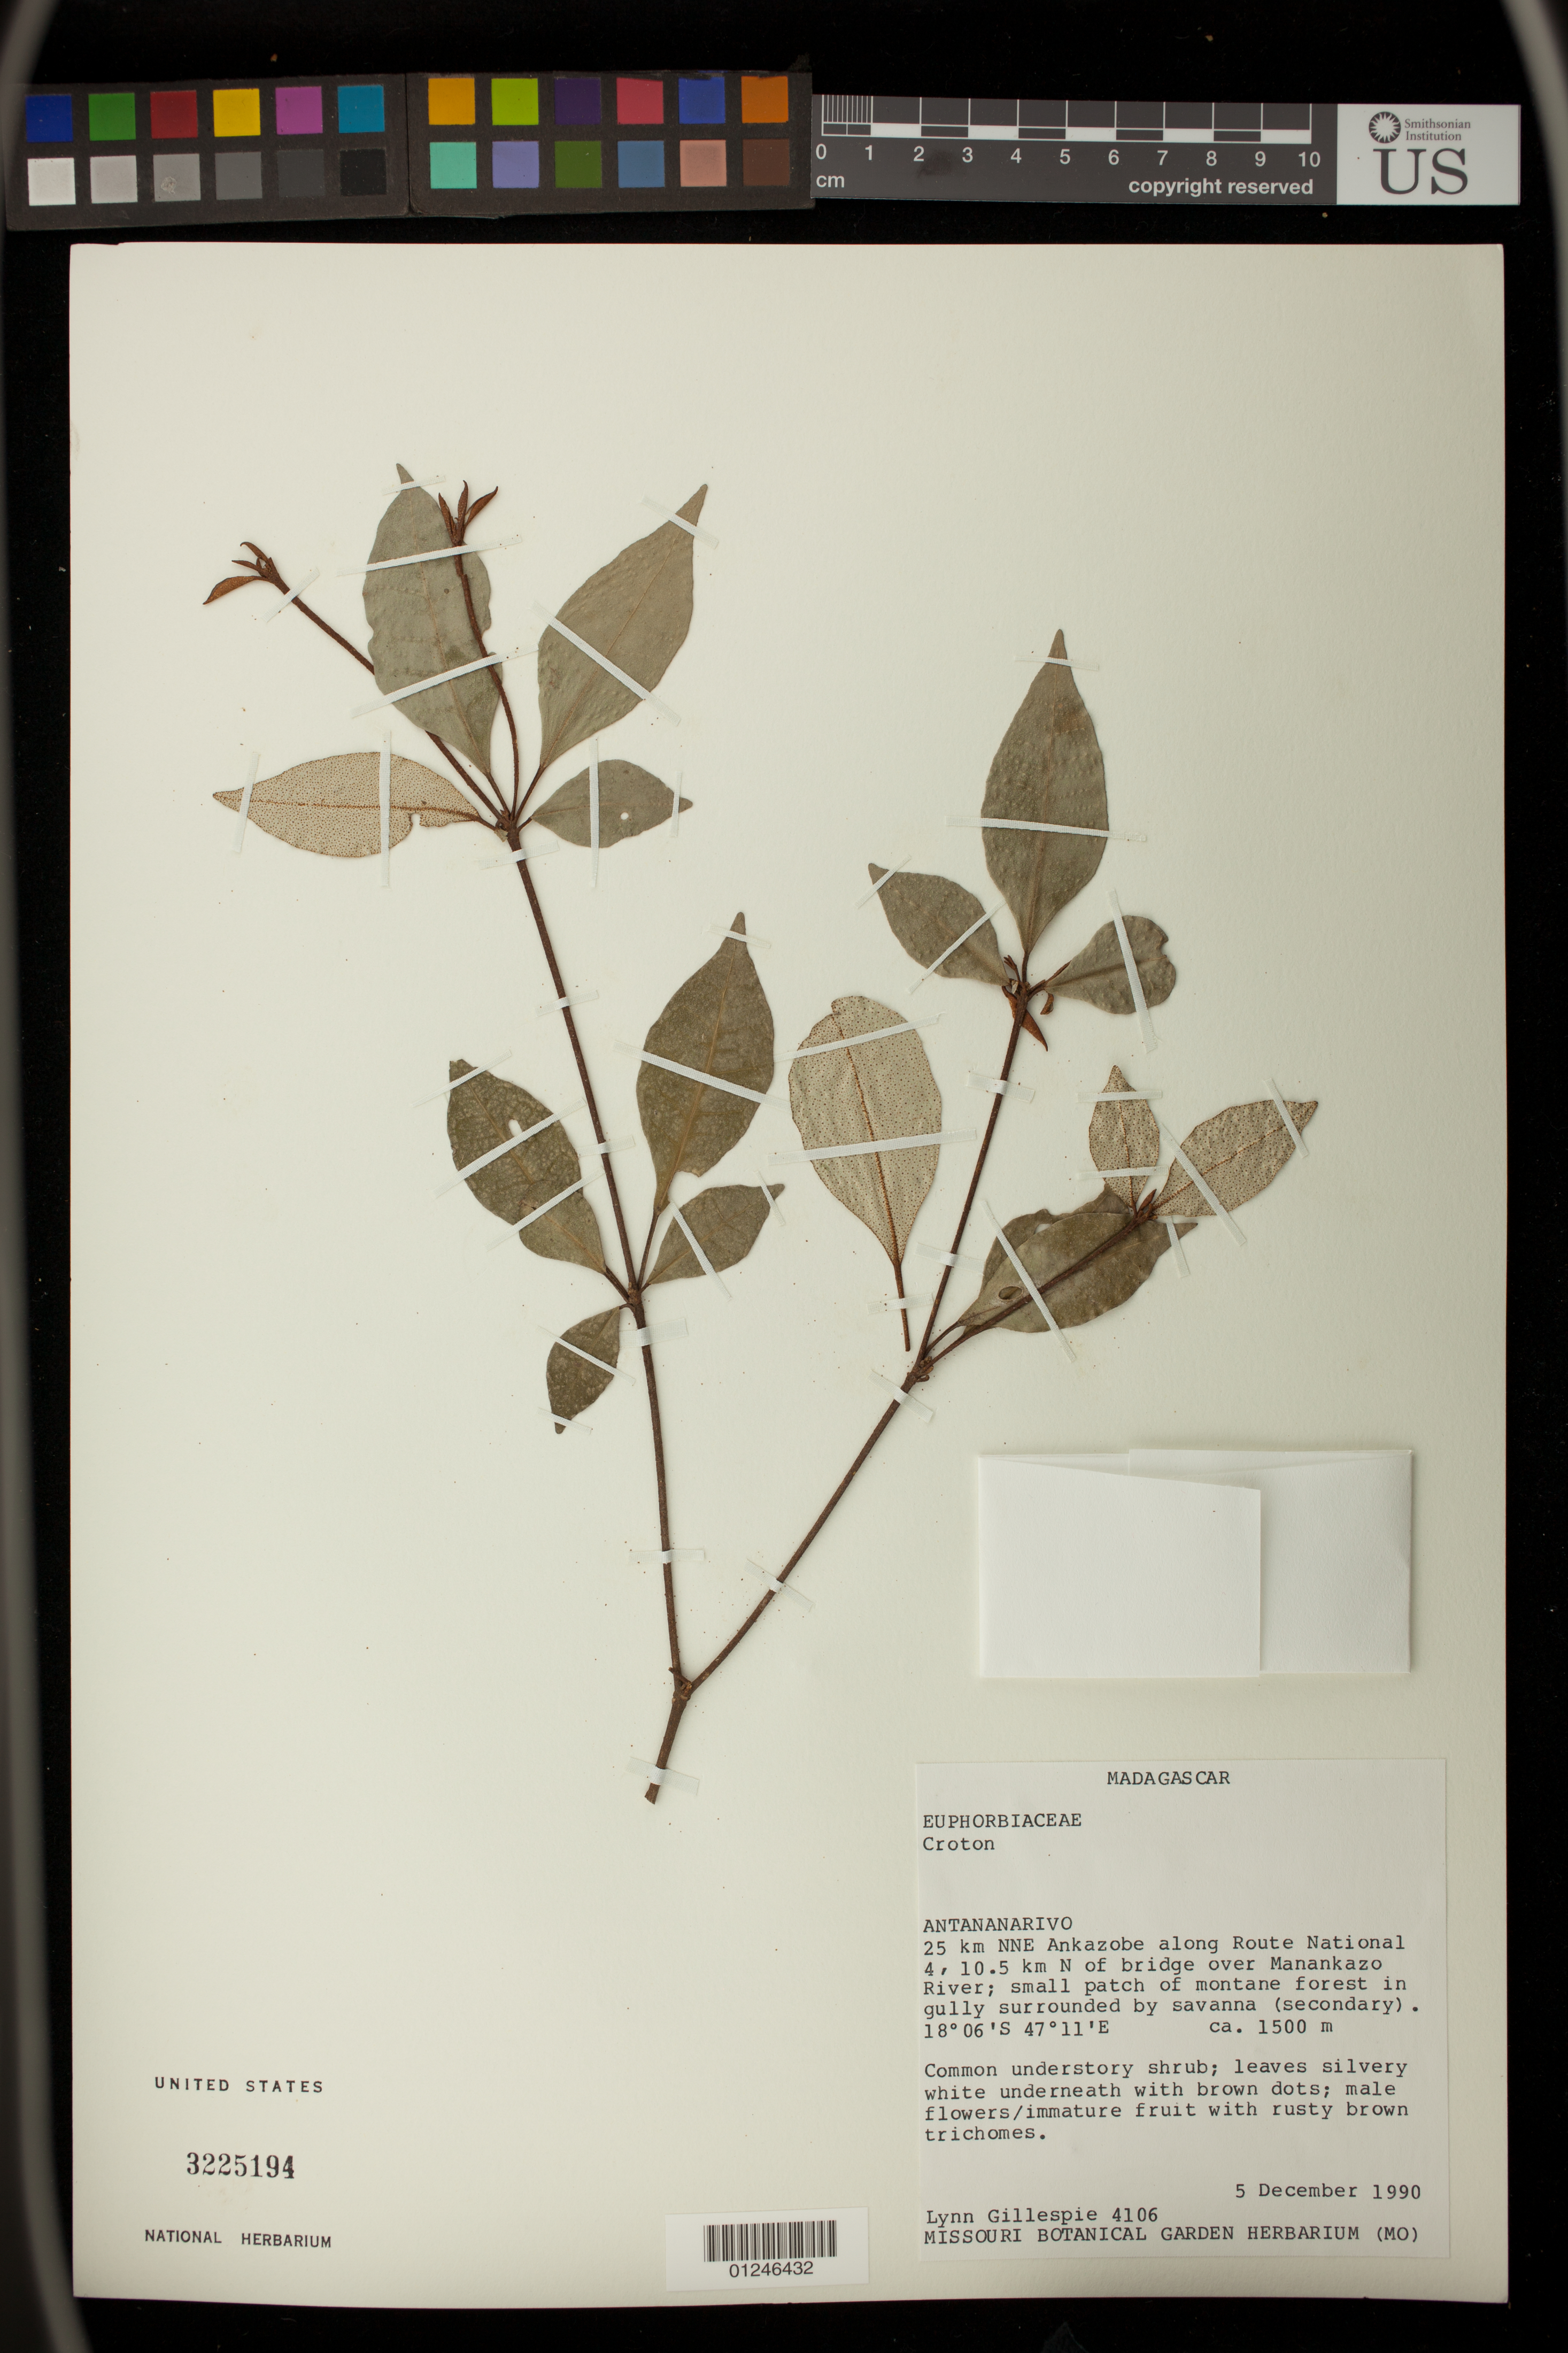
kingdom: Plantae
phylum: Tracheophyta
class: Magnoliopsida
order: Malpighiales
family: Euphorbiaceae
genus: Croton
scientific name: Croton hypochalibaeus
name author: Baill.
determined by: Berry, P. E., (WIS), University of Wisconsin - Madison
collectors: L. J. Gillespie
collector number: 4106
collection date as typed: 5 Dec 1990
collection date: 1990-12-05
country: Madagascar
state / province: Analamanga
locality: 25 km NNE Ankazobe along Route National 4, 10.5 km N of bridge over Manankazo River.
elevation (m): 1500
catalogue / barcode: US 3225194